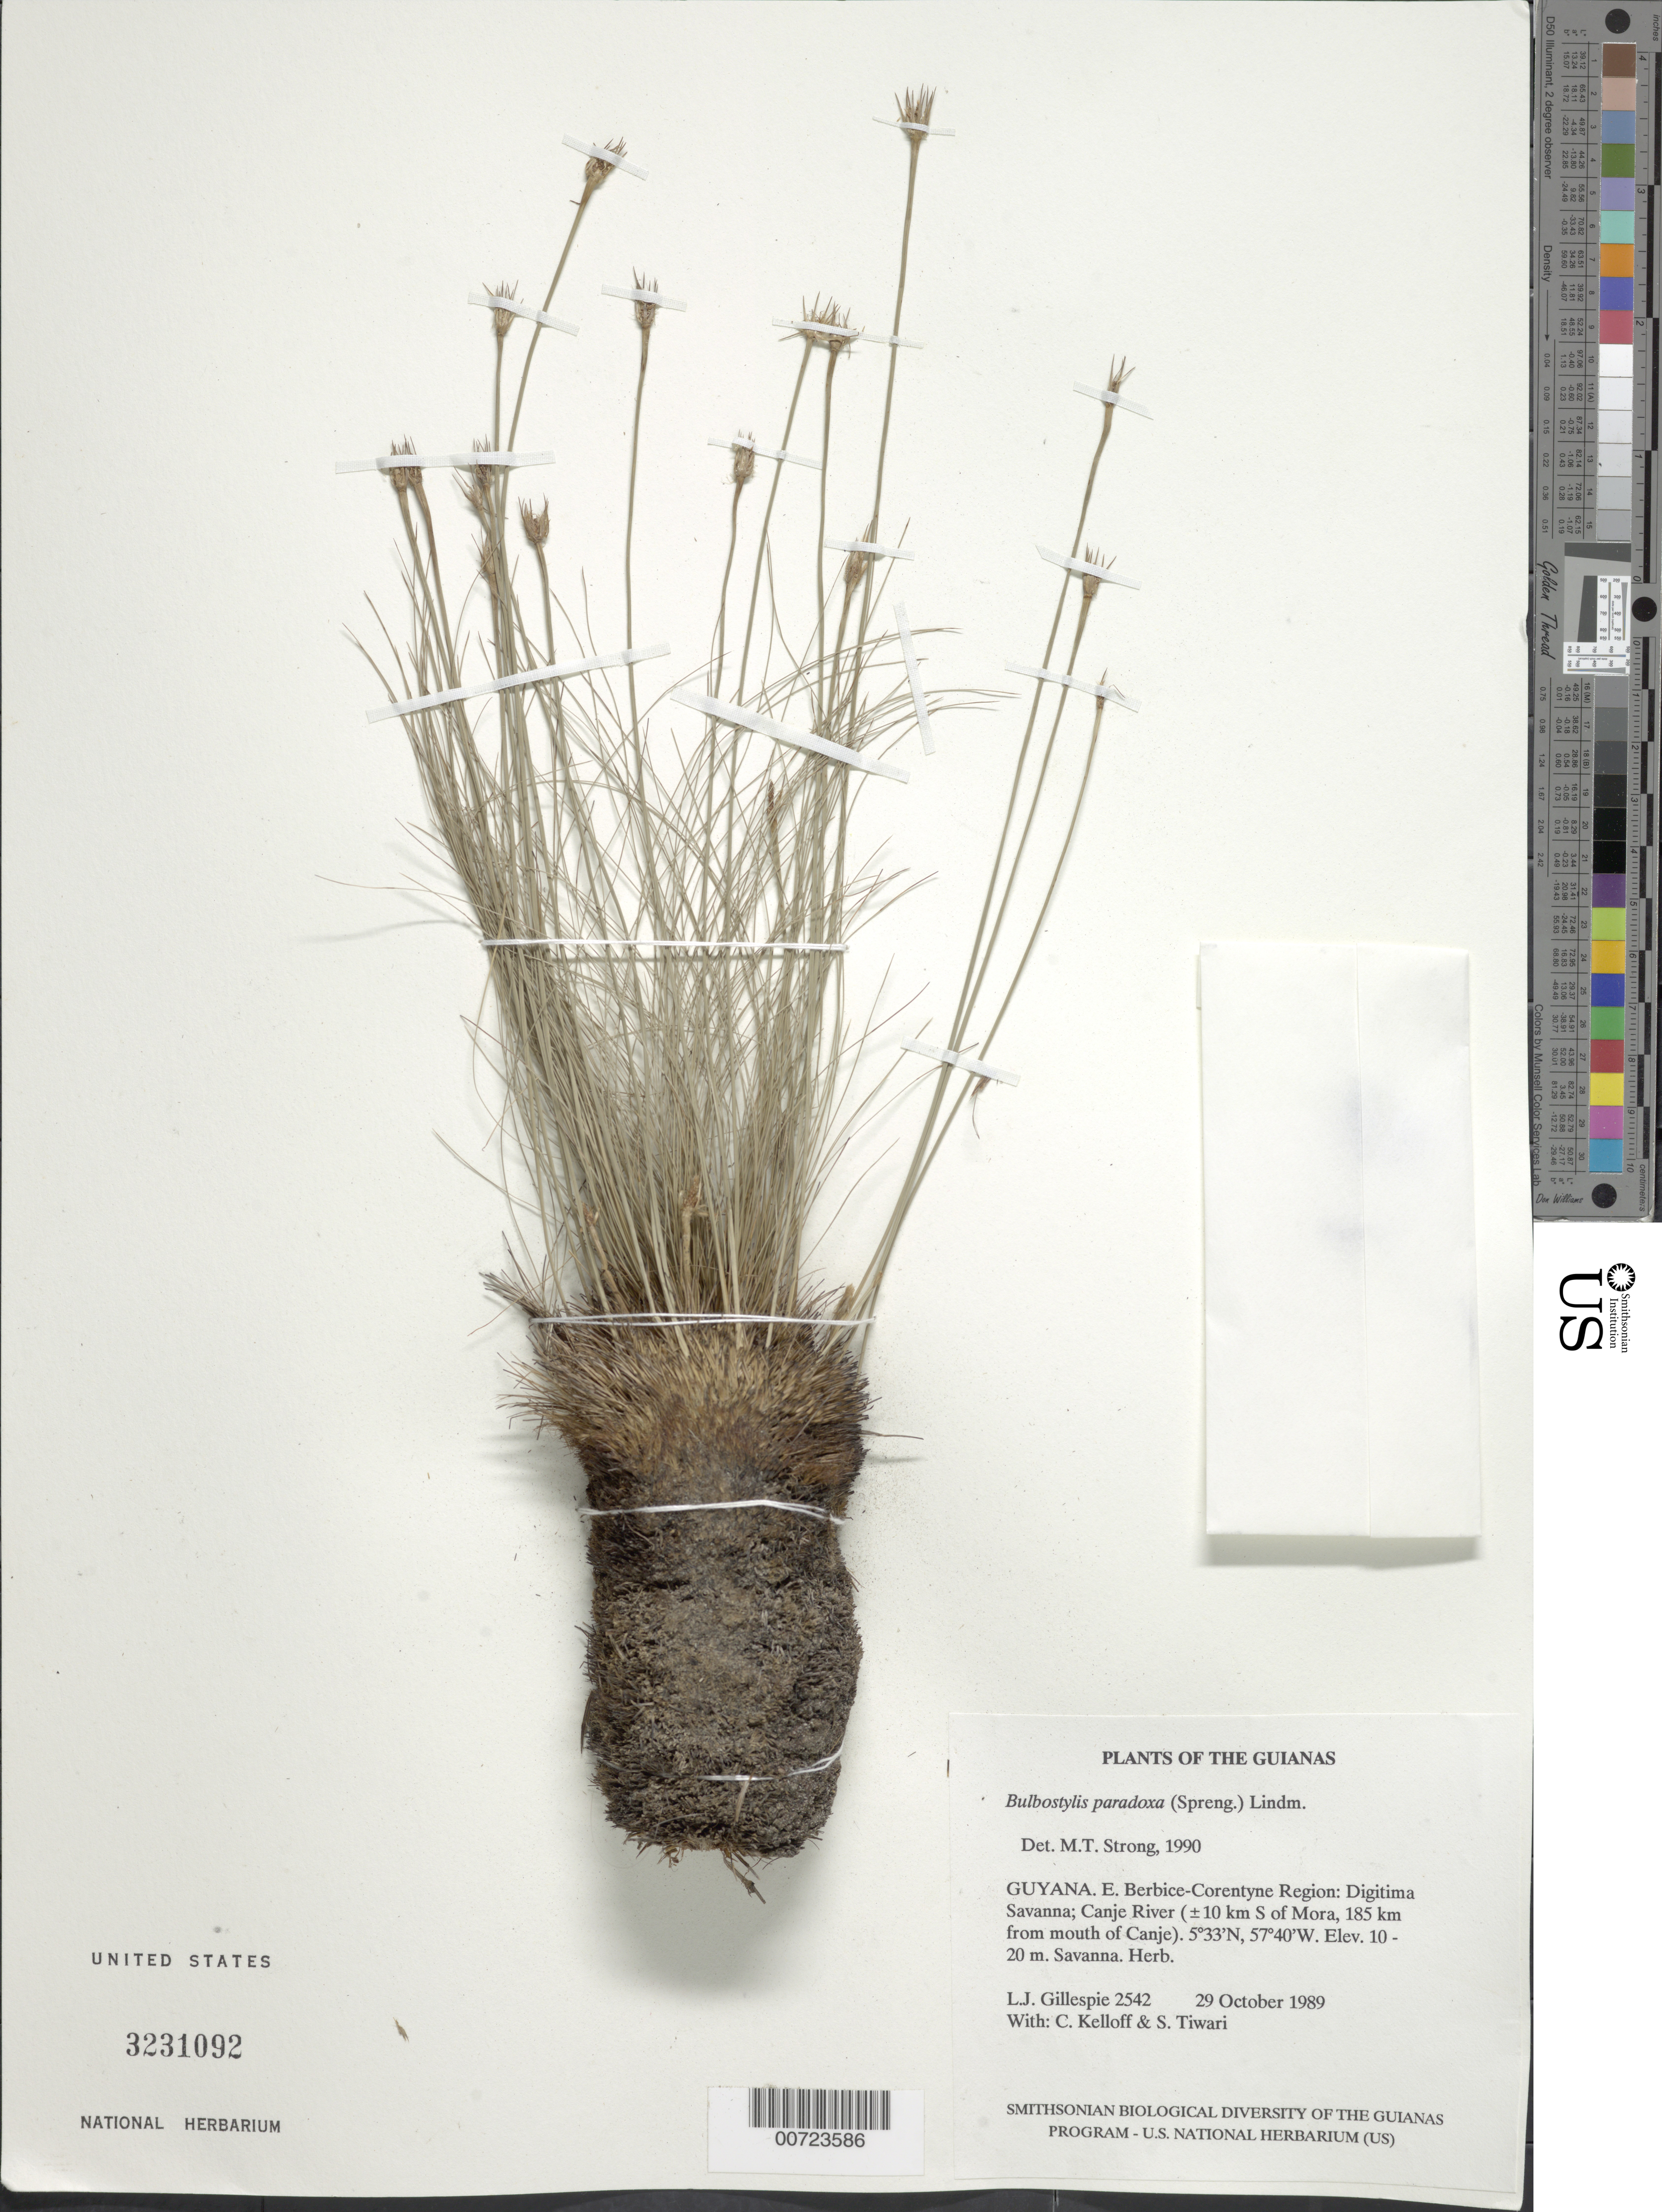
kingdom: Plantae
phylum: Tracheophyta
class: Liliopsida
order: Poales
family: Cyperaceae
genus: Bulbostylis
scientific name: Bulbostylis paradoxa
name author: (Spreng.) Lindm.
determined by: Strong, M. T., (US), Smithsonian Institution - National Museum of Natural History (UNITED STATES)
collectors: L. J. Gillespie, C. L. Kelloff & S. Tiwari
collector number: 2542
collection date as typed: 30 October 1989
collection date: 1989-10-30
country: Guyana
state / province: E. Berbice-Corentyne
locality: Digitima Savanna, Canje River, ±185 km from mouth of Canje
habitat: Savanna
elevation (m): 10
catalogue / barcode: US 3231092